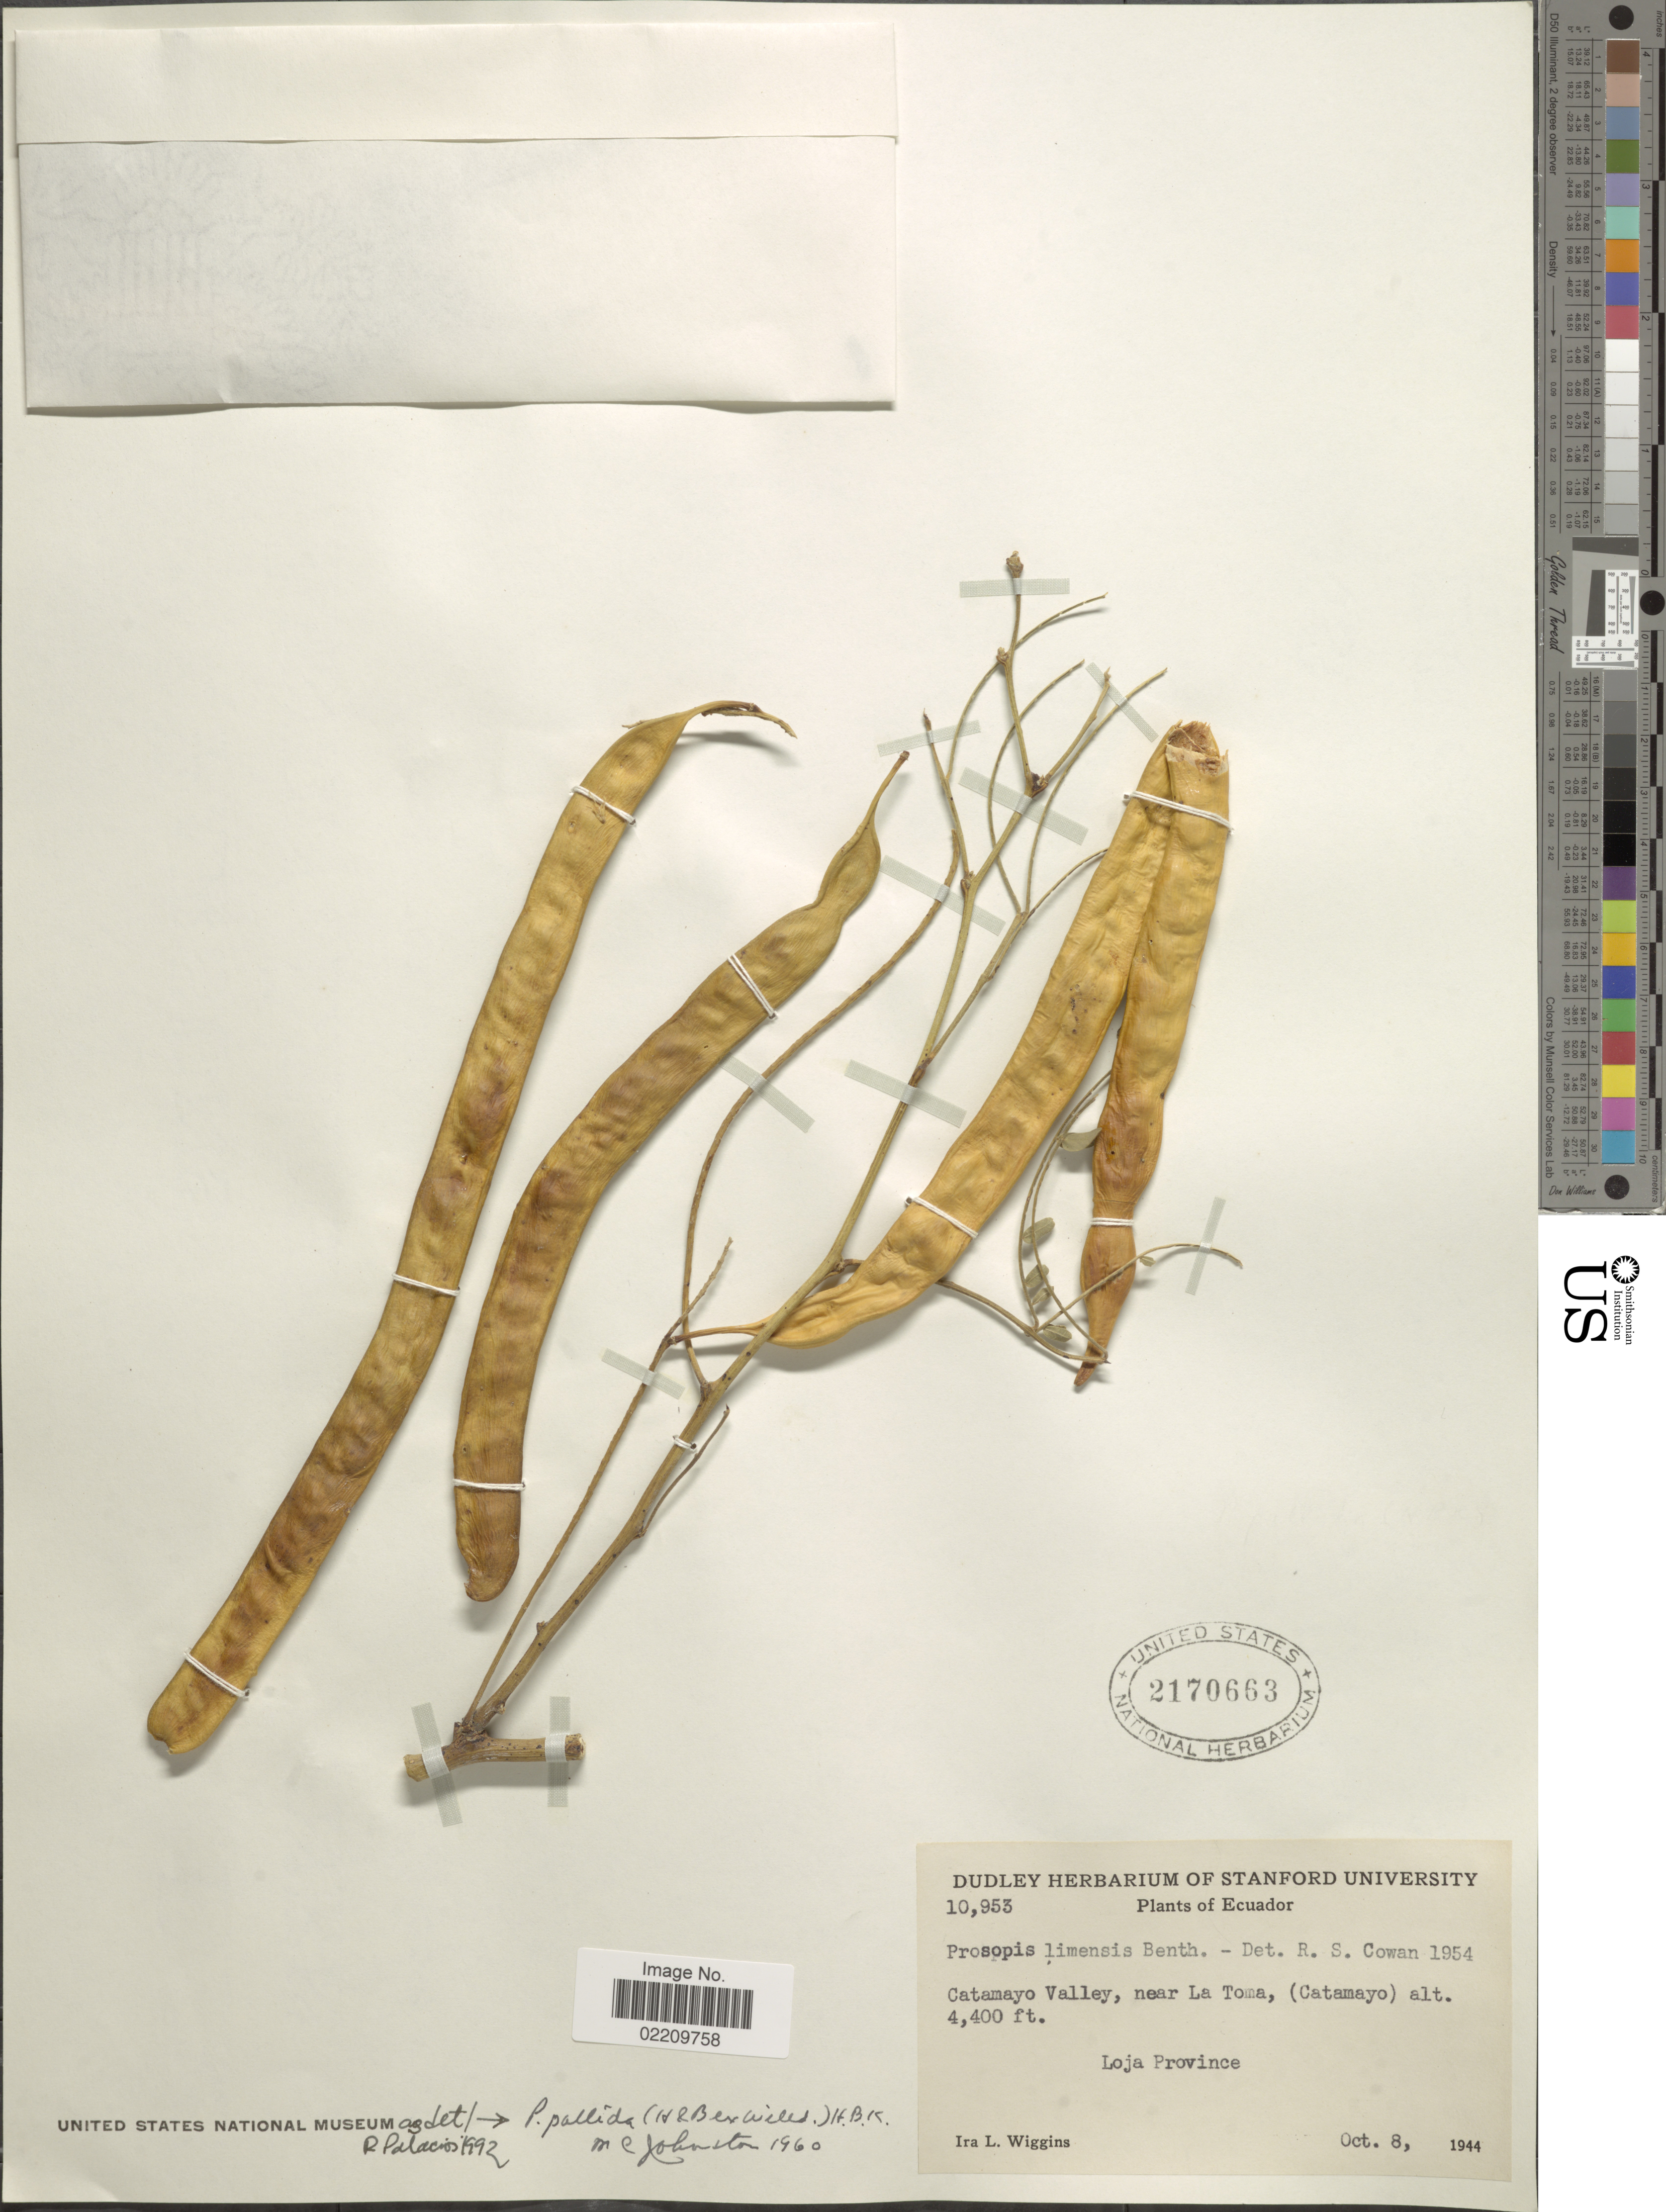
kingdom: Plantae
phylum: Tracheophyta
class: Magnoliopsida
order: Fabales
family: Fabaceae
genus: Neltuma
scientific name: Neltuma pallida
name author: (Humb. & Bonpl. ex Willd.) C. E. Hughes & G.P. Lewis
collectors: I. L. Wiggins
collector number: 10953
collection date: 1944-10-08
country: Ecuador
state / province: Loja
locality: Catamayo Valley, near La Toma, (Catamayo). Loja Province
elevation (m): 1341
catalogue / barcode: US 2170663